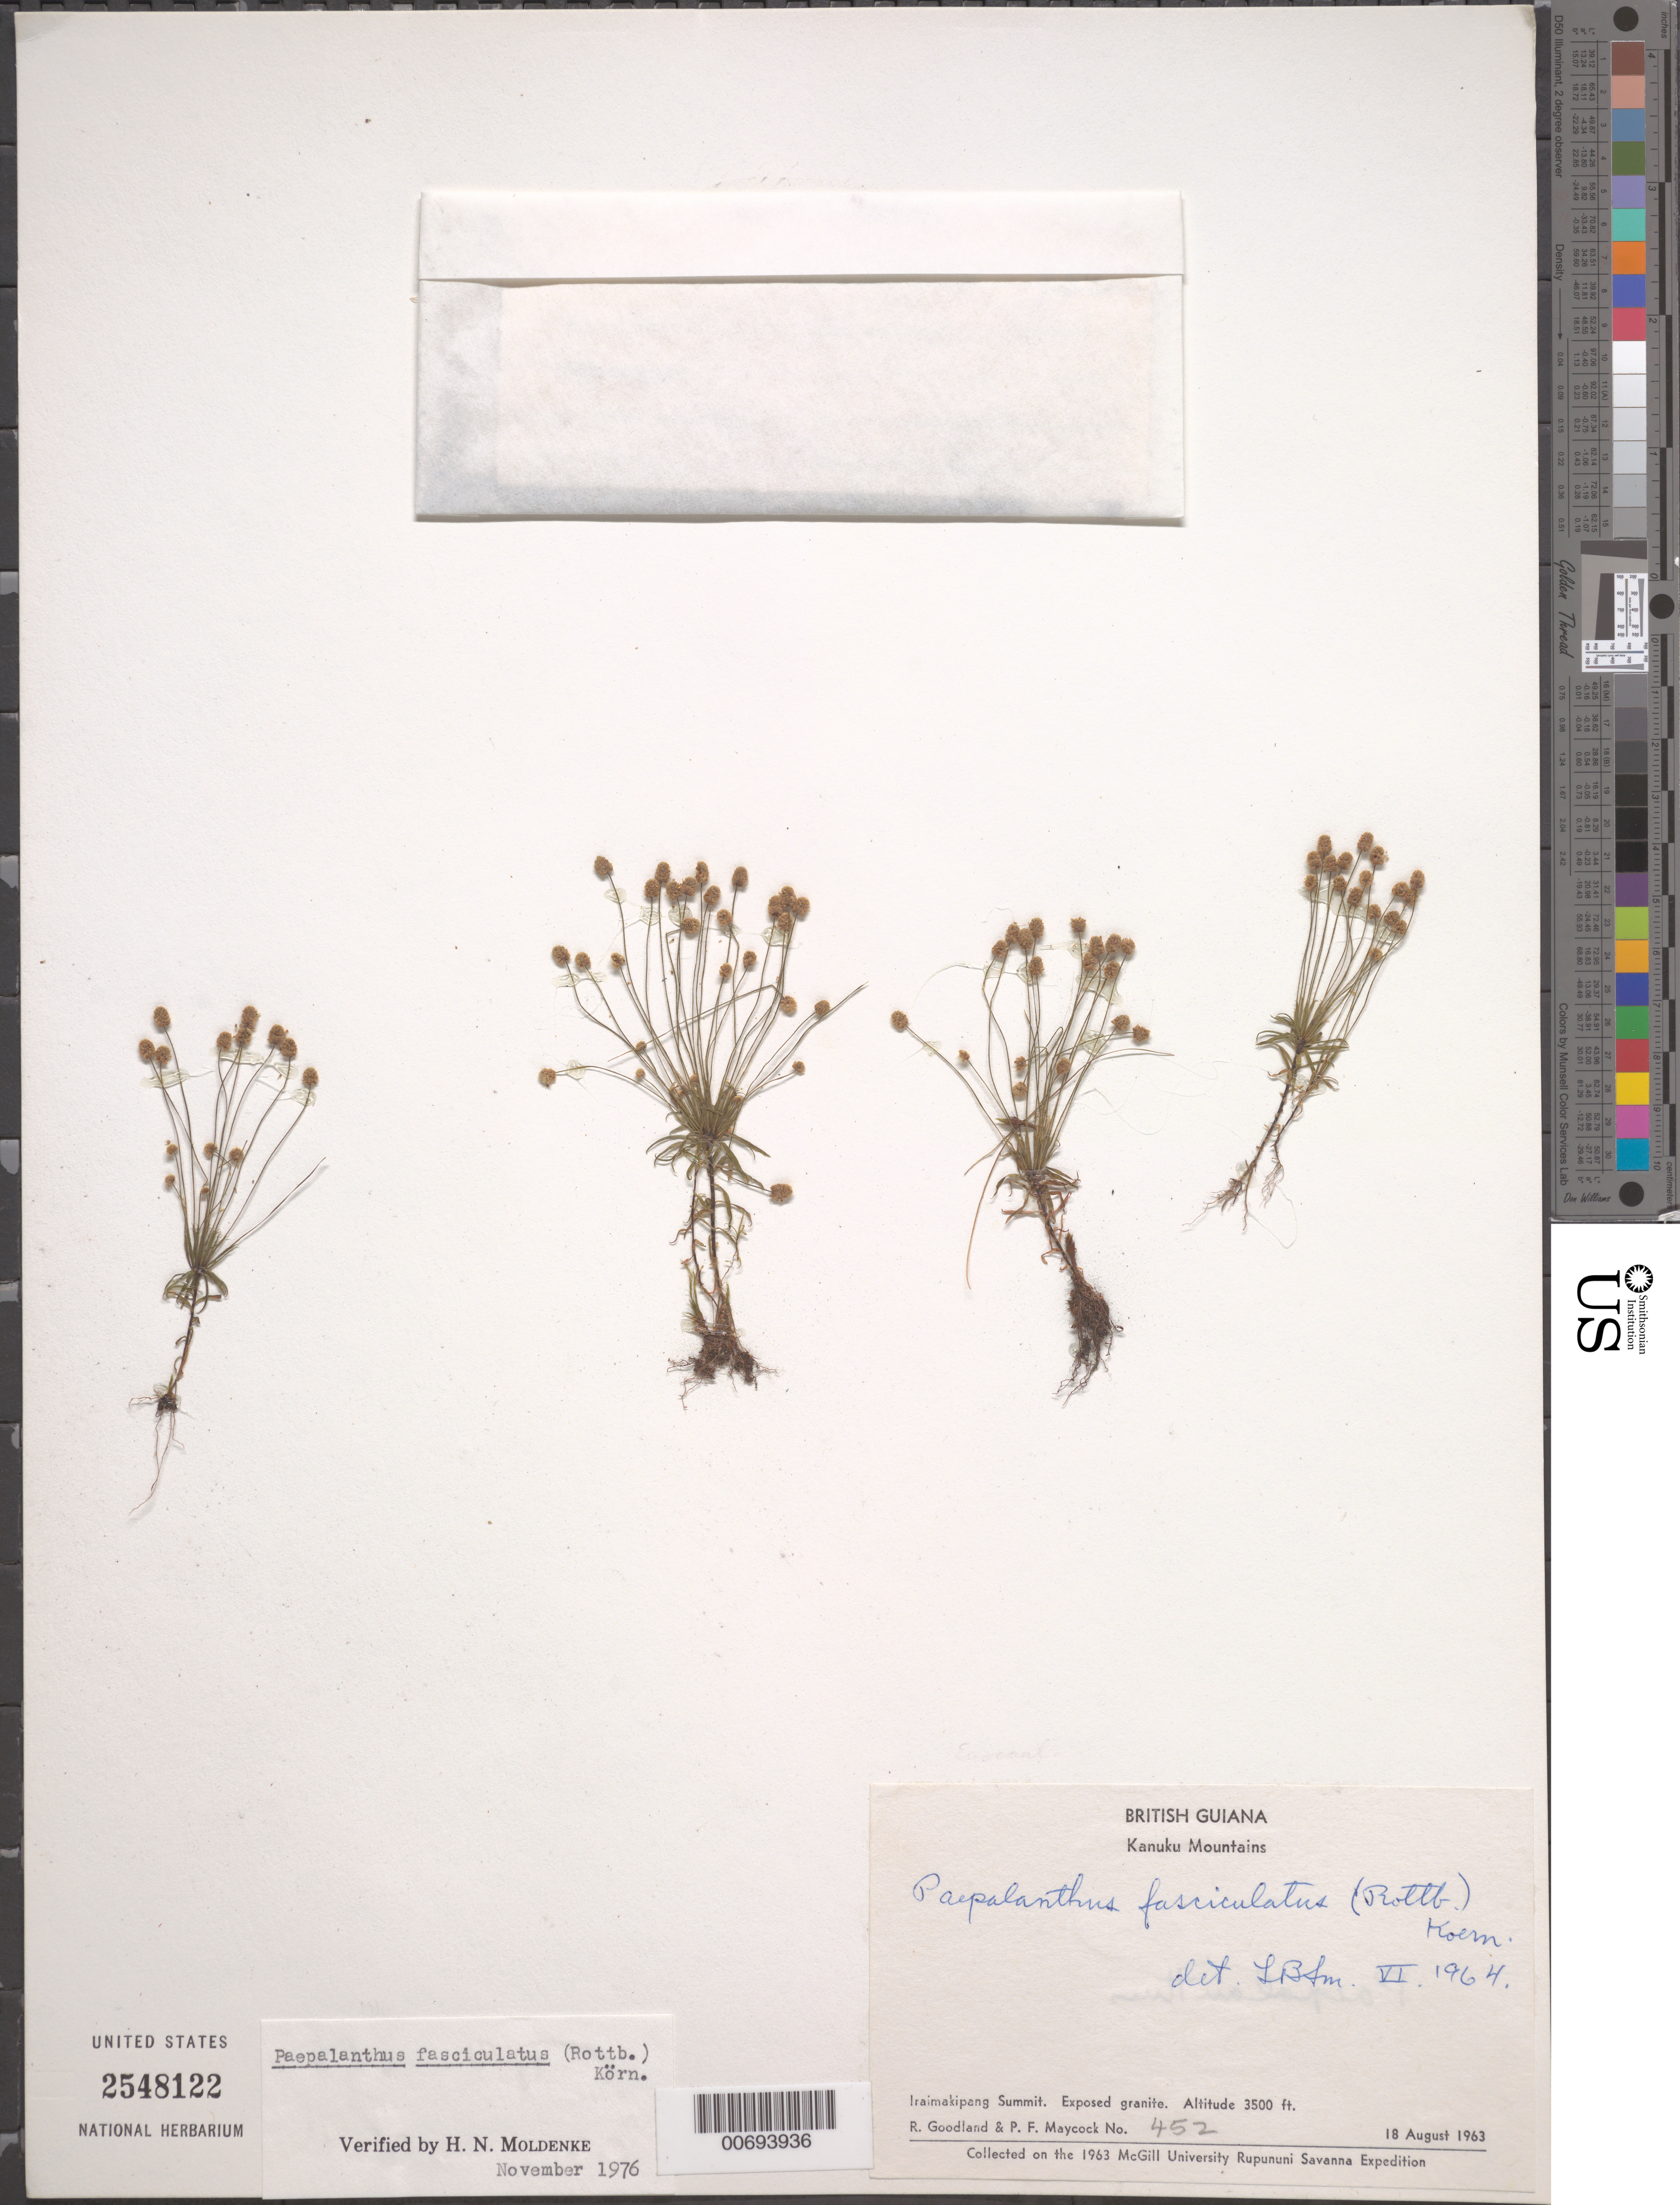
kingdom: Plantae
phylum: Tracheophyta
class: Liliopsida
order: Poales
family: Eriocaulaceae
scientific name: Giuliettia fasciculata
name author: (Rottb.) Andrino & Sano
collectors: R. Goodland & P. Maycock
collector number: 452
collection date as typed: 18-Aug-63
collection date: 1963-08-18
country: Guyana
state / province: U. Takutu-U. Essequibo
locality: Mt. Iraimakipang, summit, Kanuku Mountains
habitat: Exposed granite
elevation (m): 1067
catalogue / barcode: US 2548122